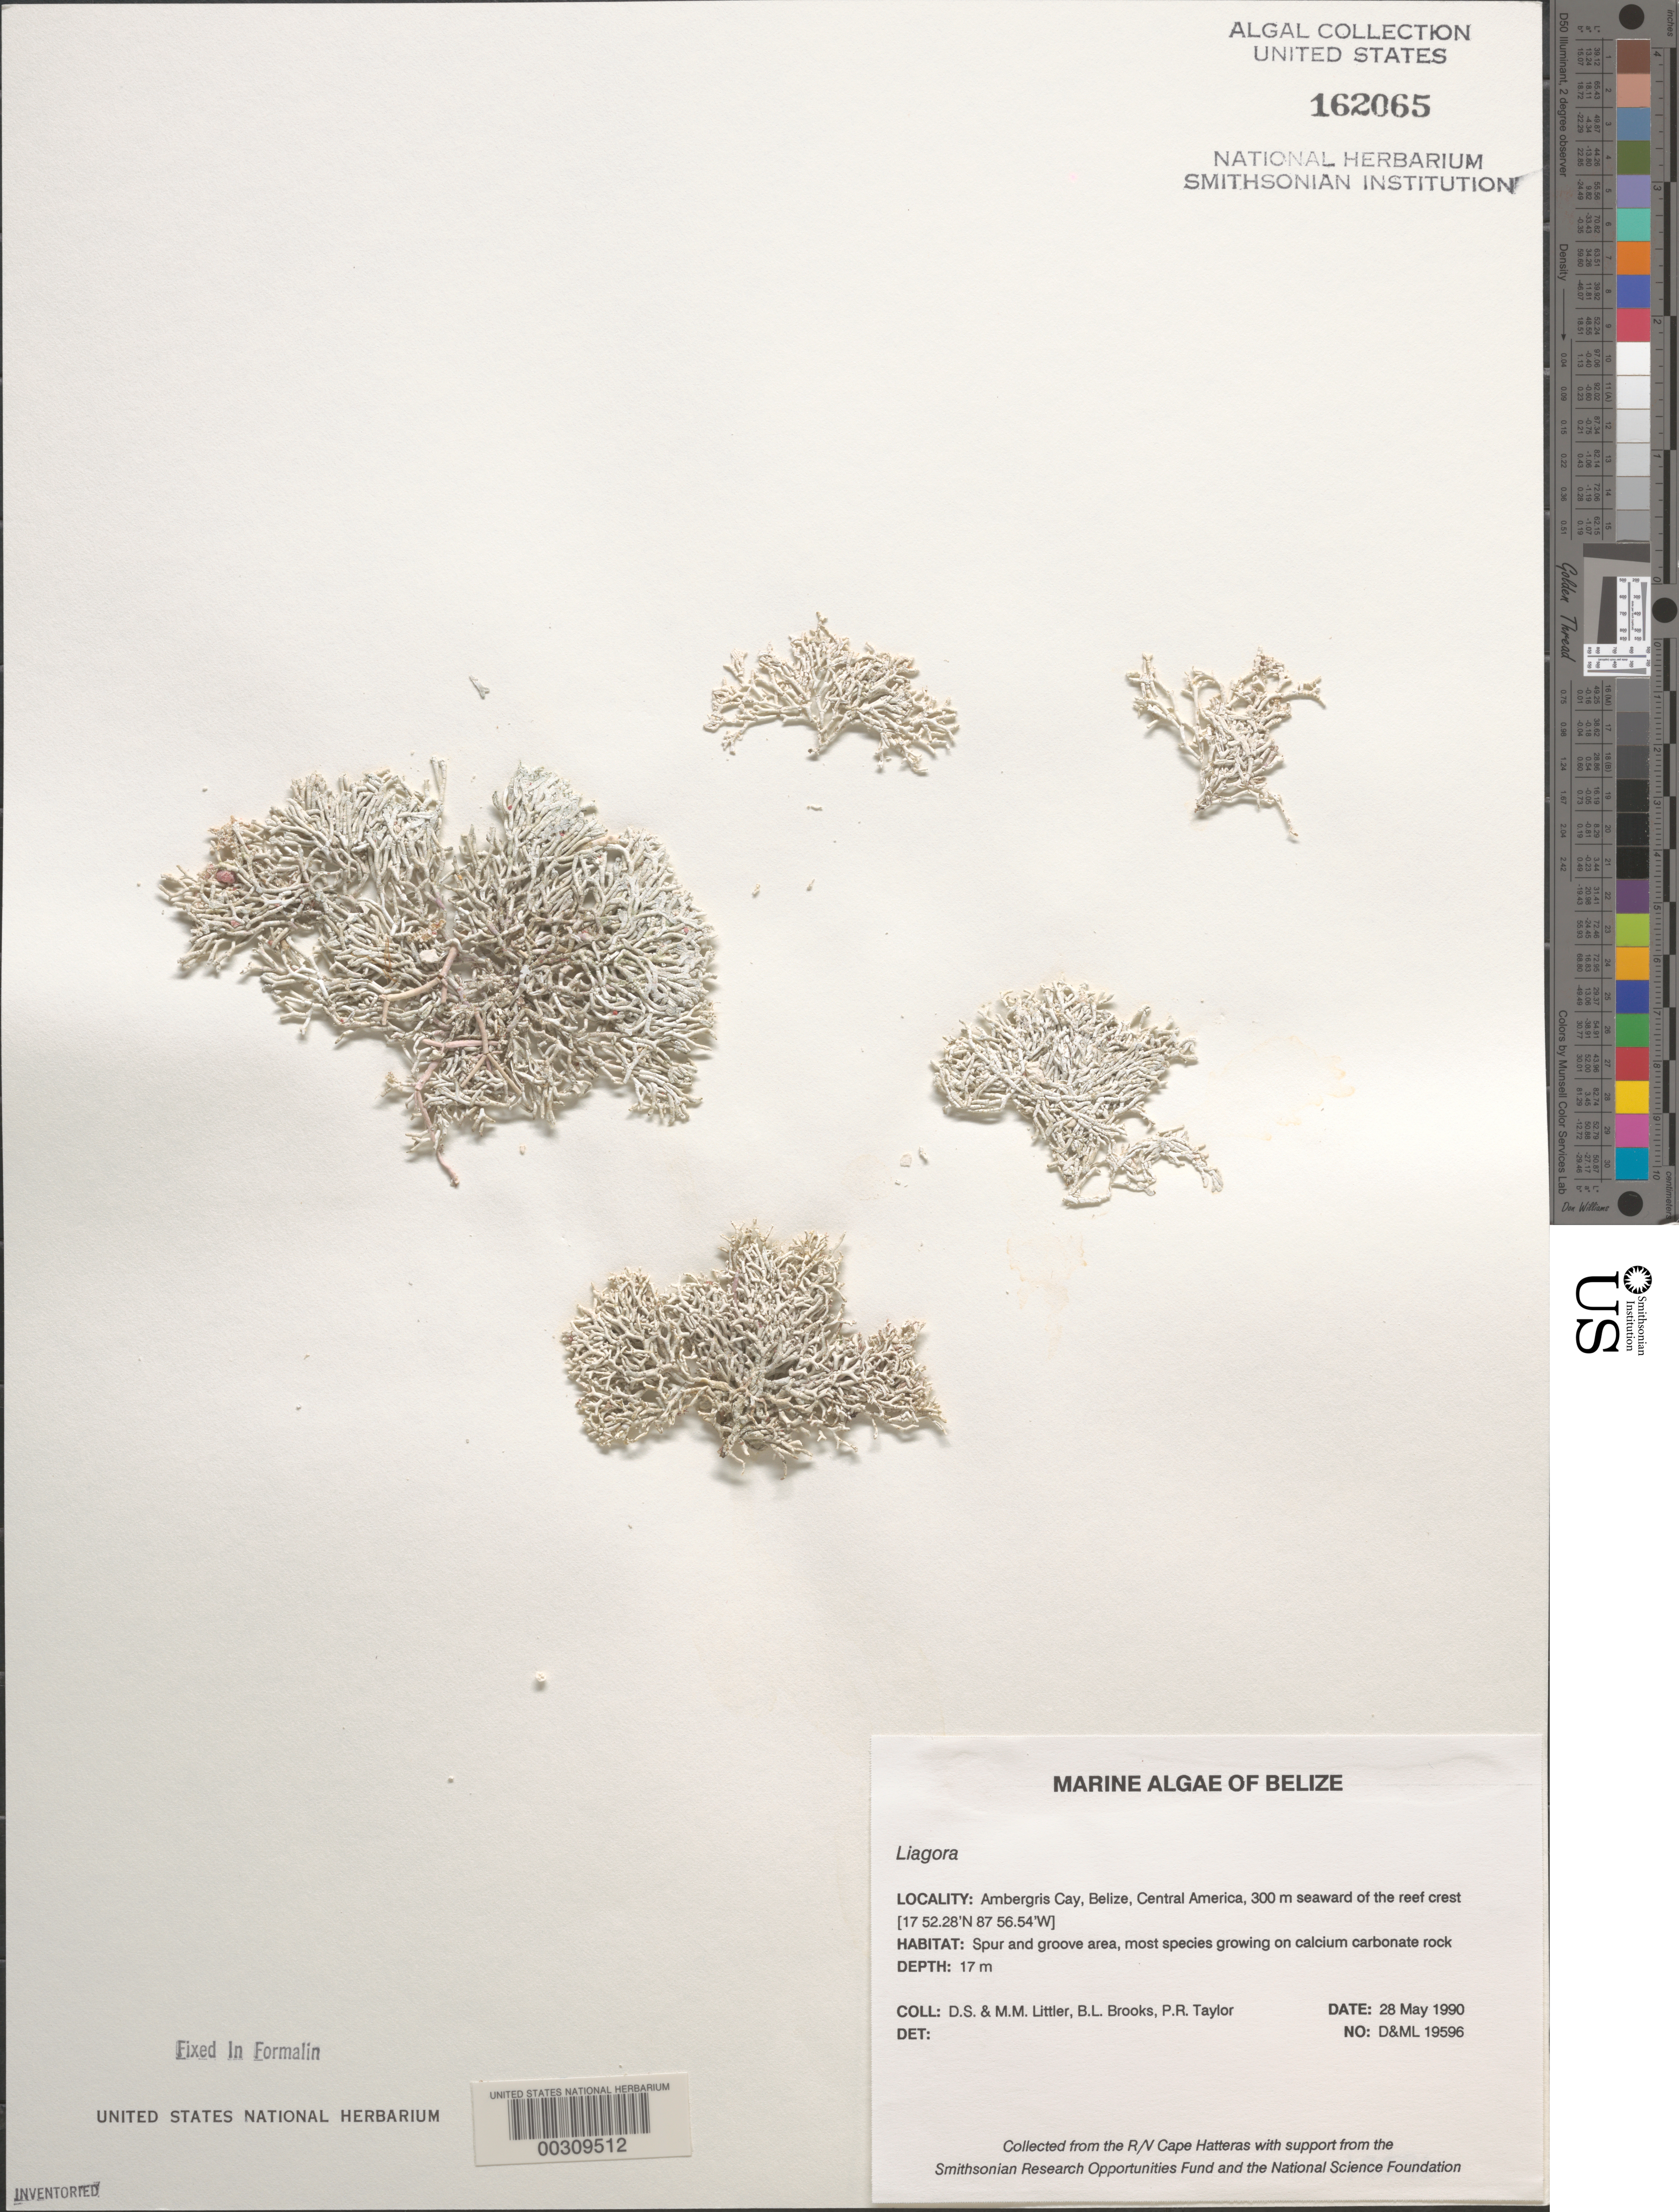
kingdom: Plantae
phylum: Rhodophyta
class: Florideophyceae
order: Nemaliales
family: Liagoraceae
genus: Liagora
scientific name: Liagora sp.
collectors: D. S. Littler, M. M. Littler, B. Brooks & P. R. Taylor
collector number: D&ML 19596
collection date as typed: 28 May 1990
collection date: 1990-05-28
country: Belize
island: Ambergris Cay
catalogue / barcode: US 162065